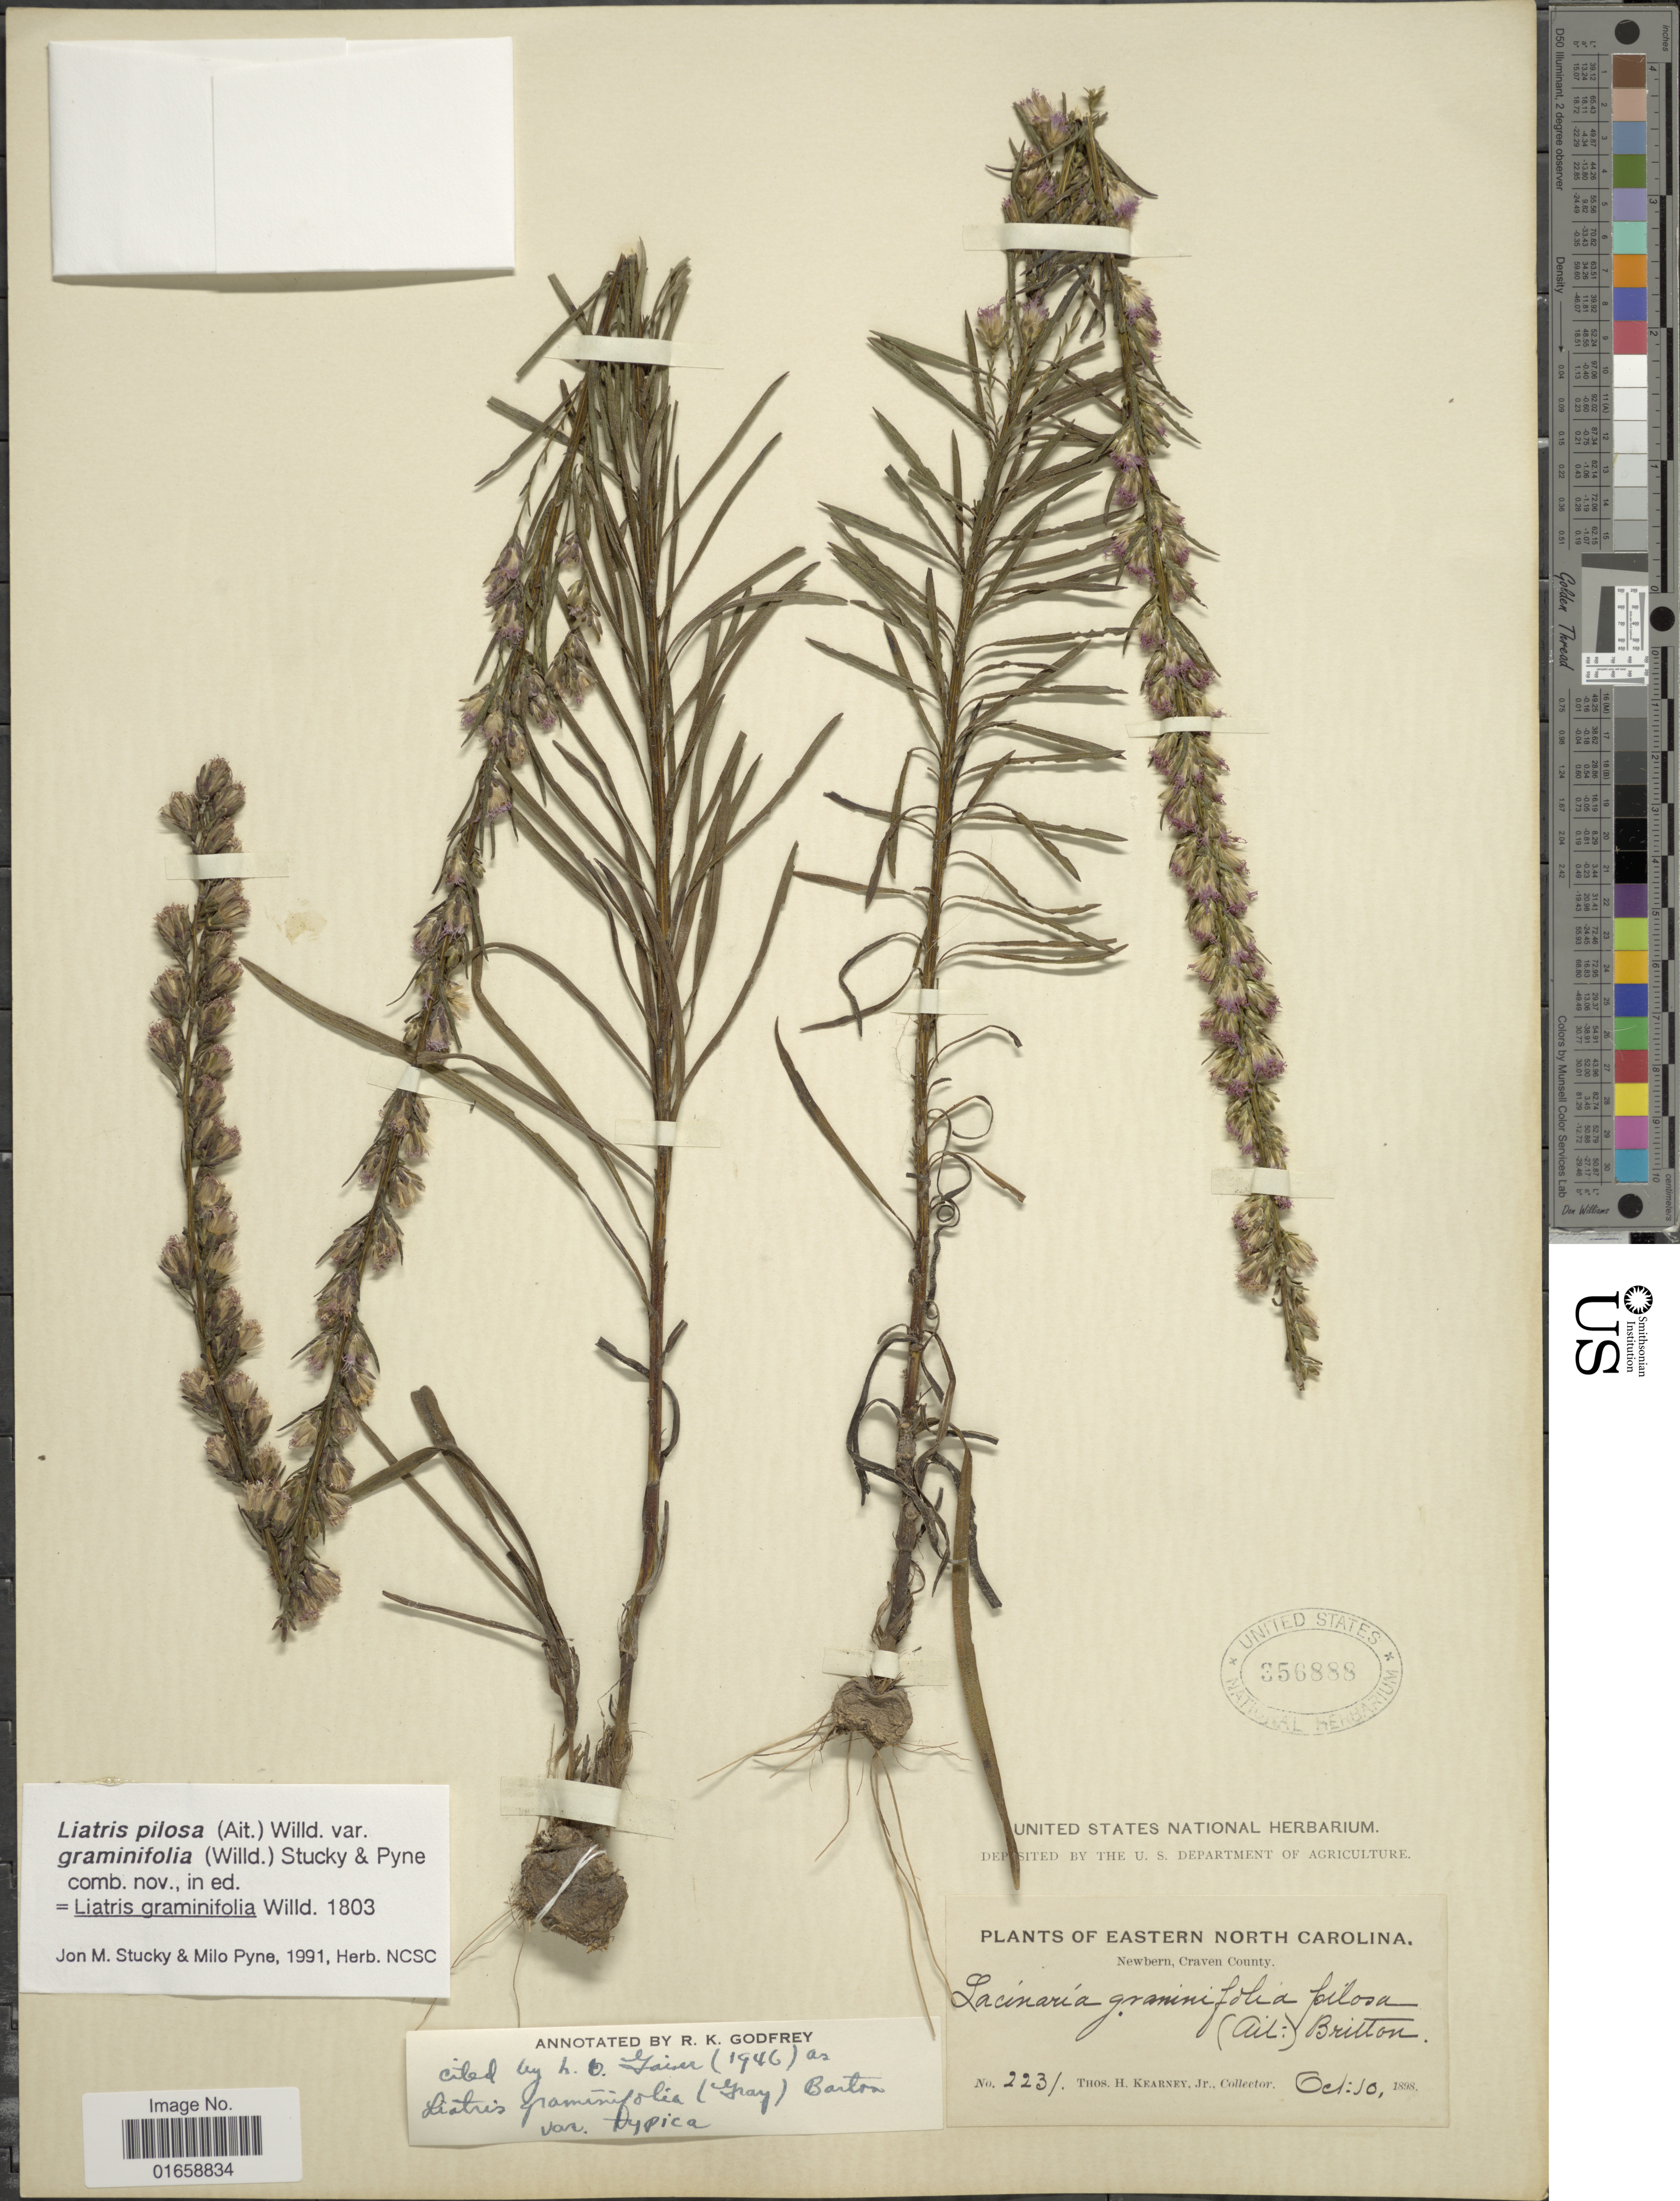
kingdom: Plantae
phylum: Tracheophyta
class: Magnoliopsida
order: Asterales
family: Asteraceae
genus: Liatris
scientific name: Liatris pilosa var. graminifolia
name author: Willd.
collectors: T. H. Kearney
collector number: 2231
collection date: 1989-10-10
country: United States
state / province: North Carolina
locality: Eastern North Carolina, Newbern, Craven County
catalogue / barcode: US 356888